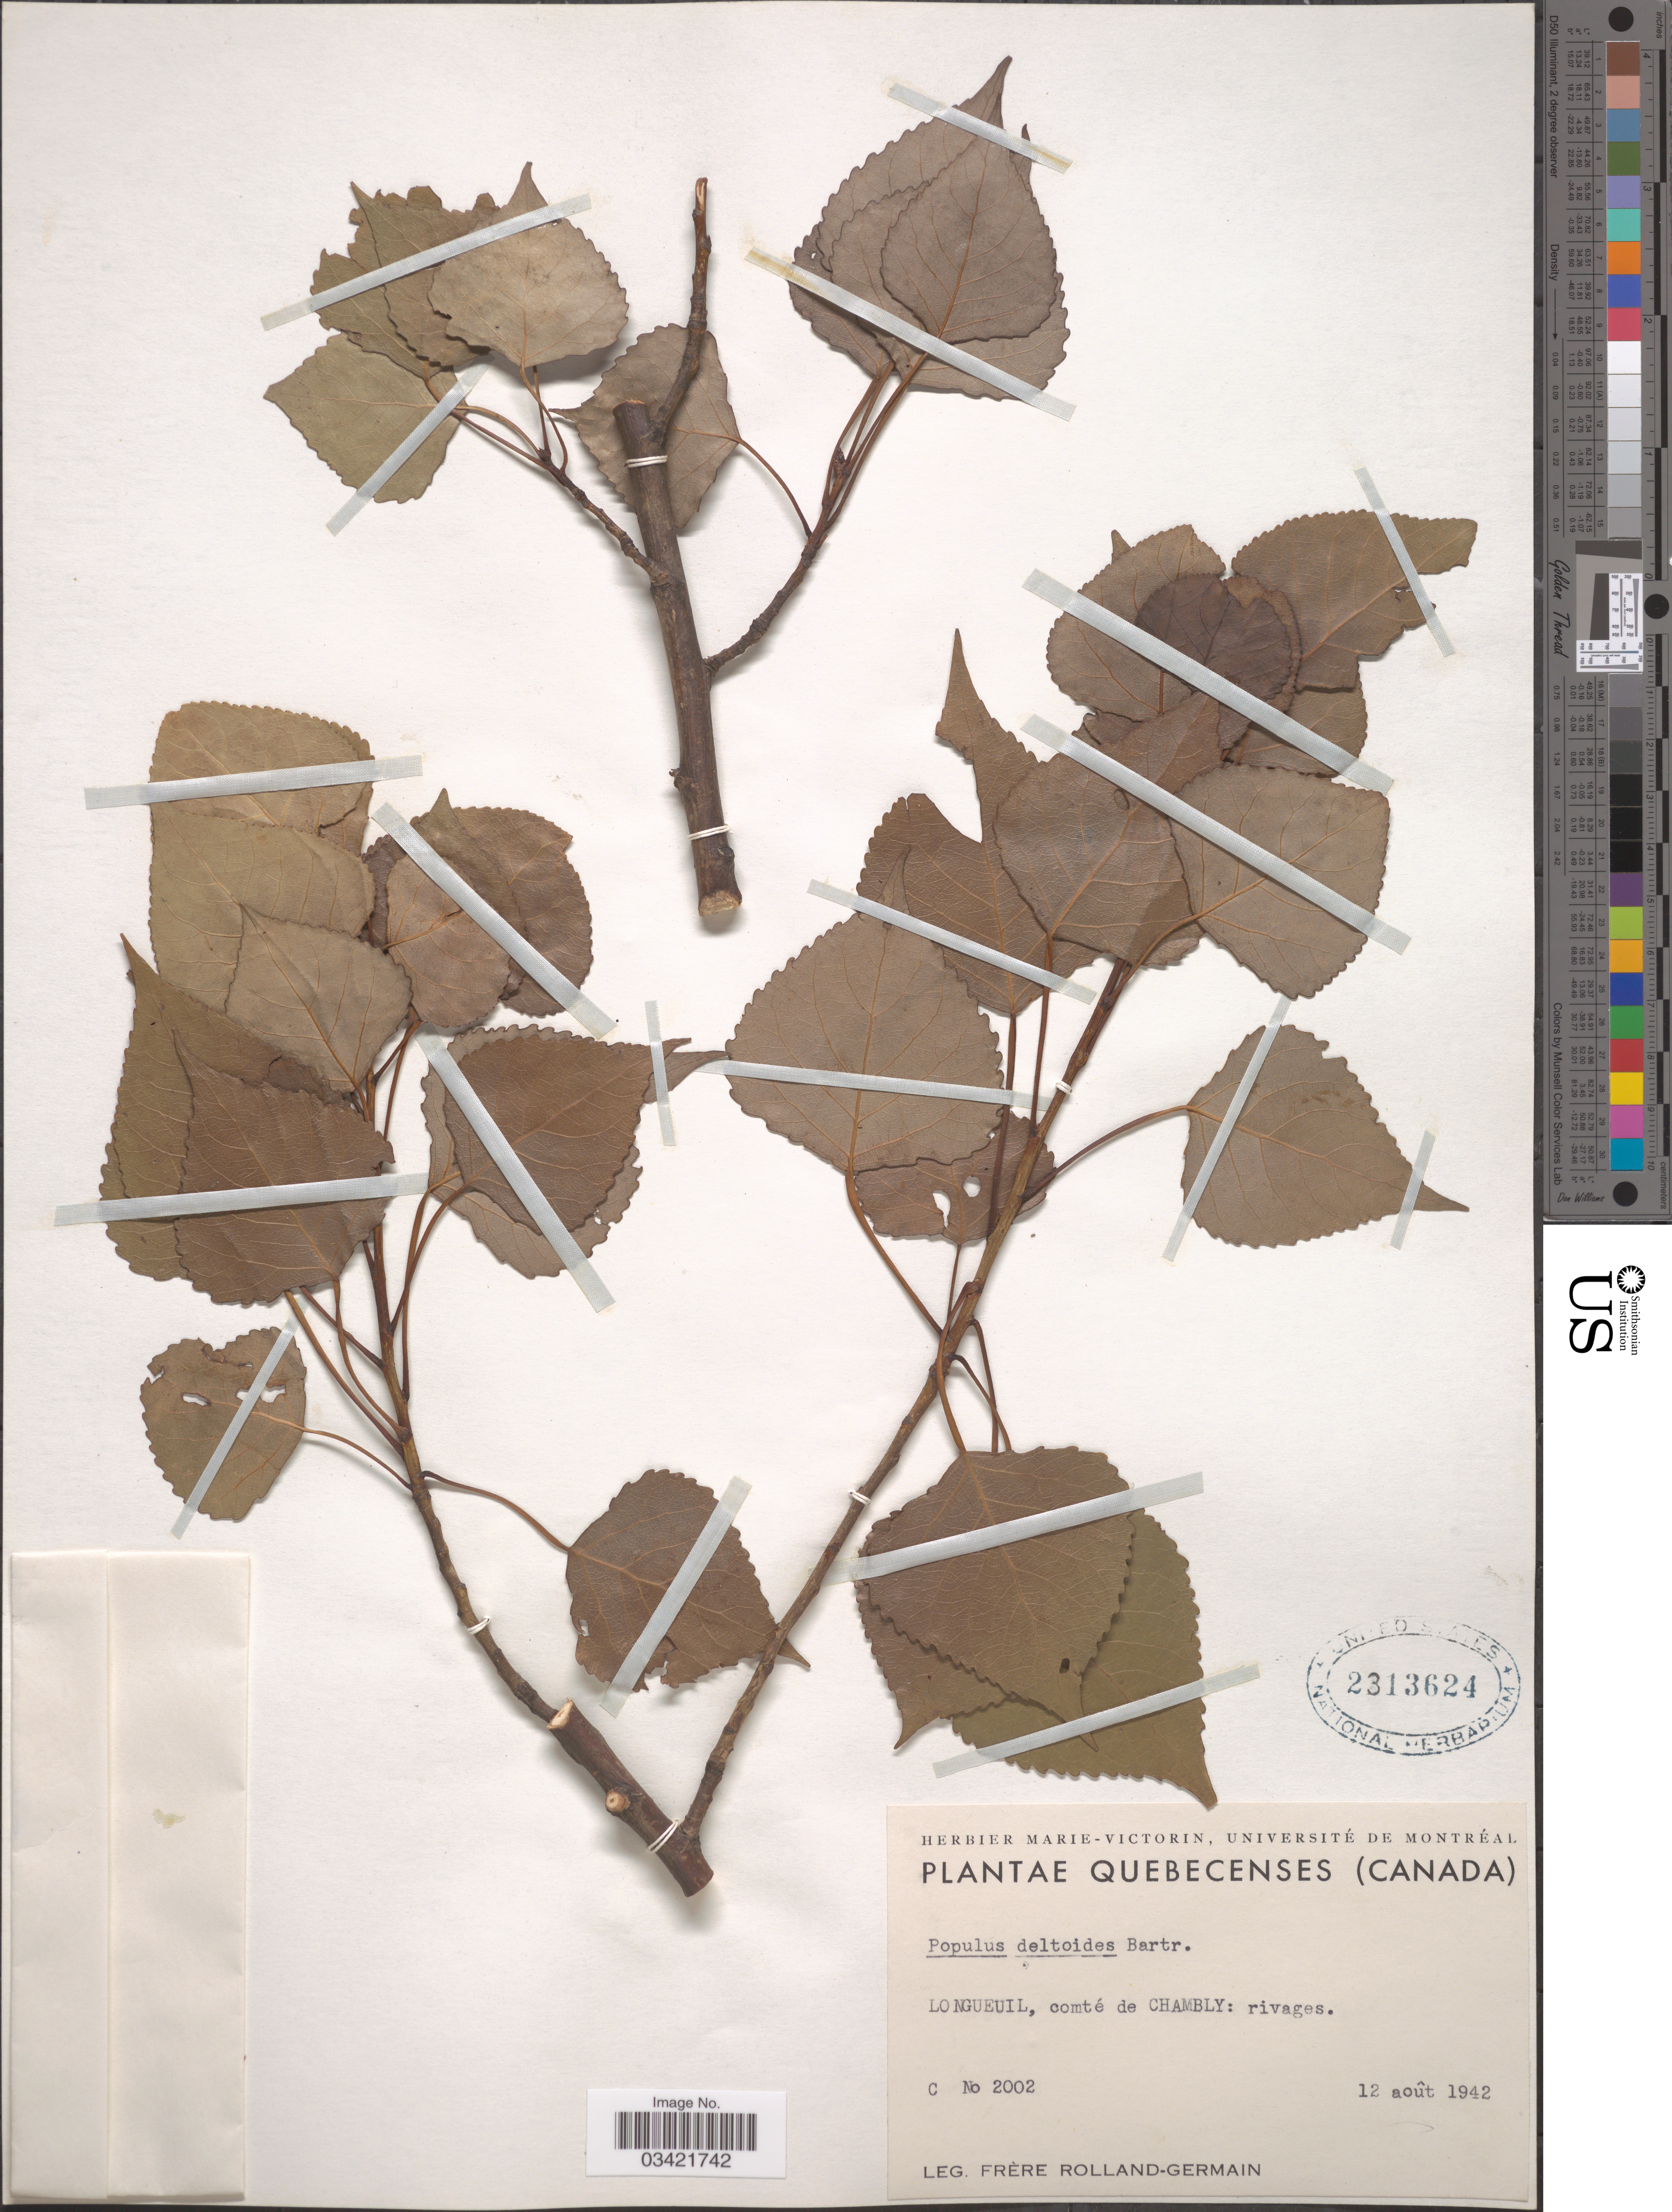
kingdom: Plantae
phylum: Tracheophyta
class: Magnoliopsida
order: Malpighiales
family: Salicaceae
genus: Populus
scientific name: Populus canadensis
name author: Moench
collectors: Rolland-Germain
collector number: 2002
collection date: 1942-08-12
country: Canada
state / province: Quebec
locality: Longueuil, comté de Chambly: rivages.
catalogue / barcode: US 2313624